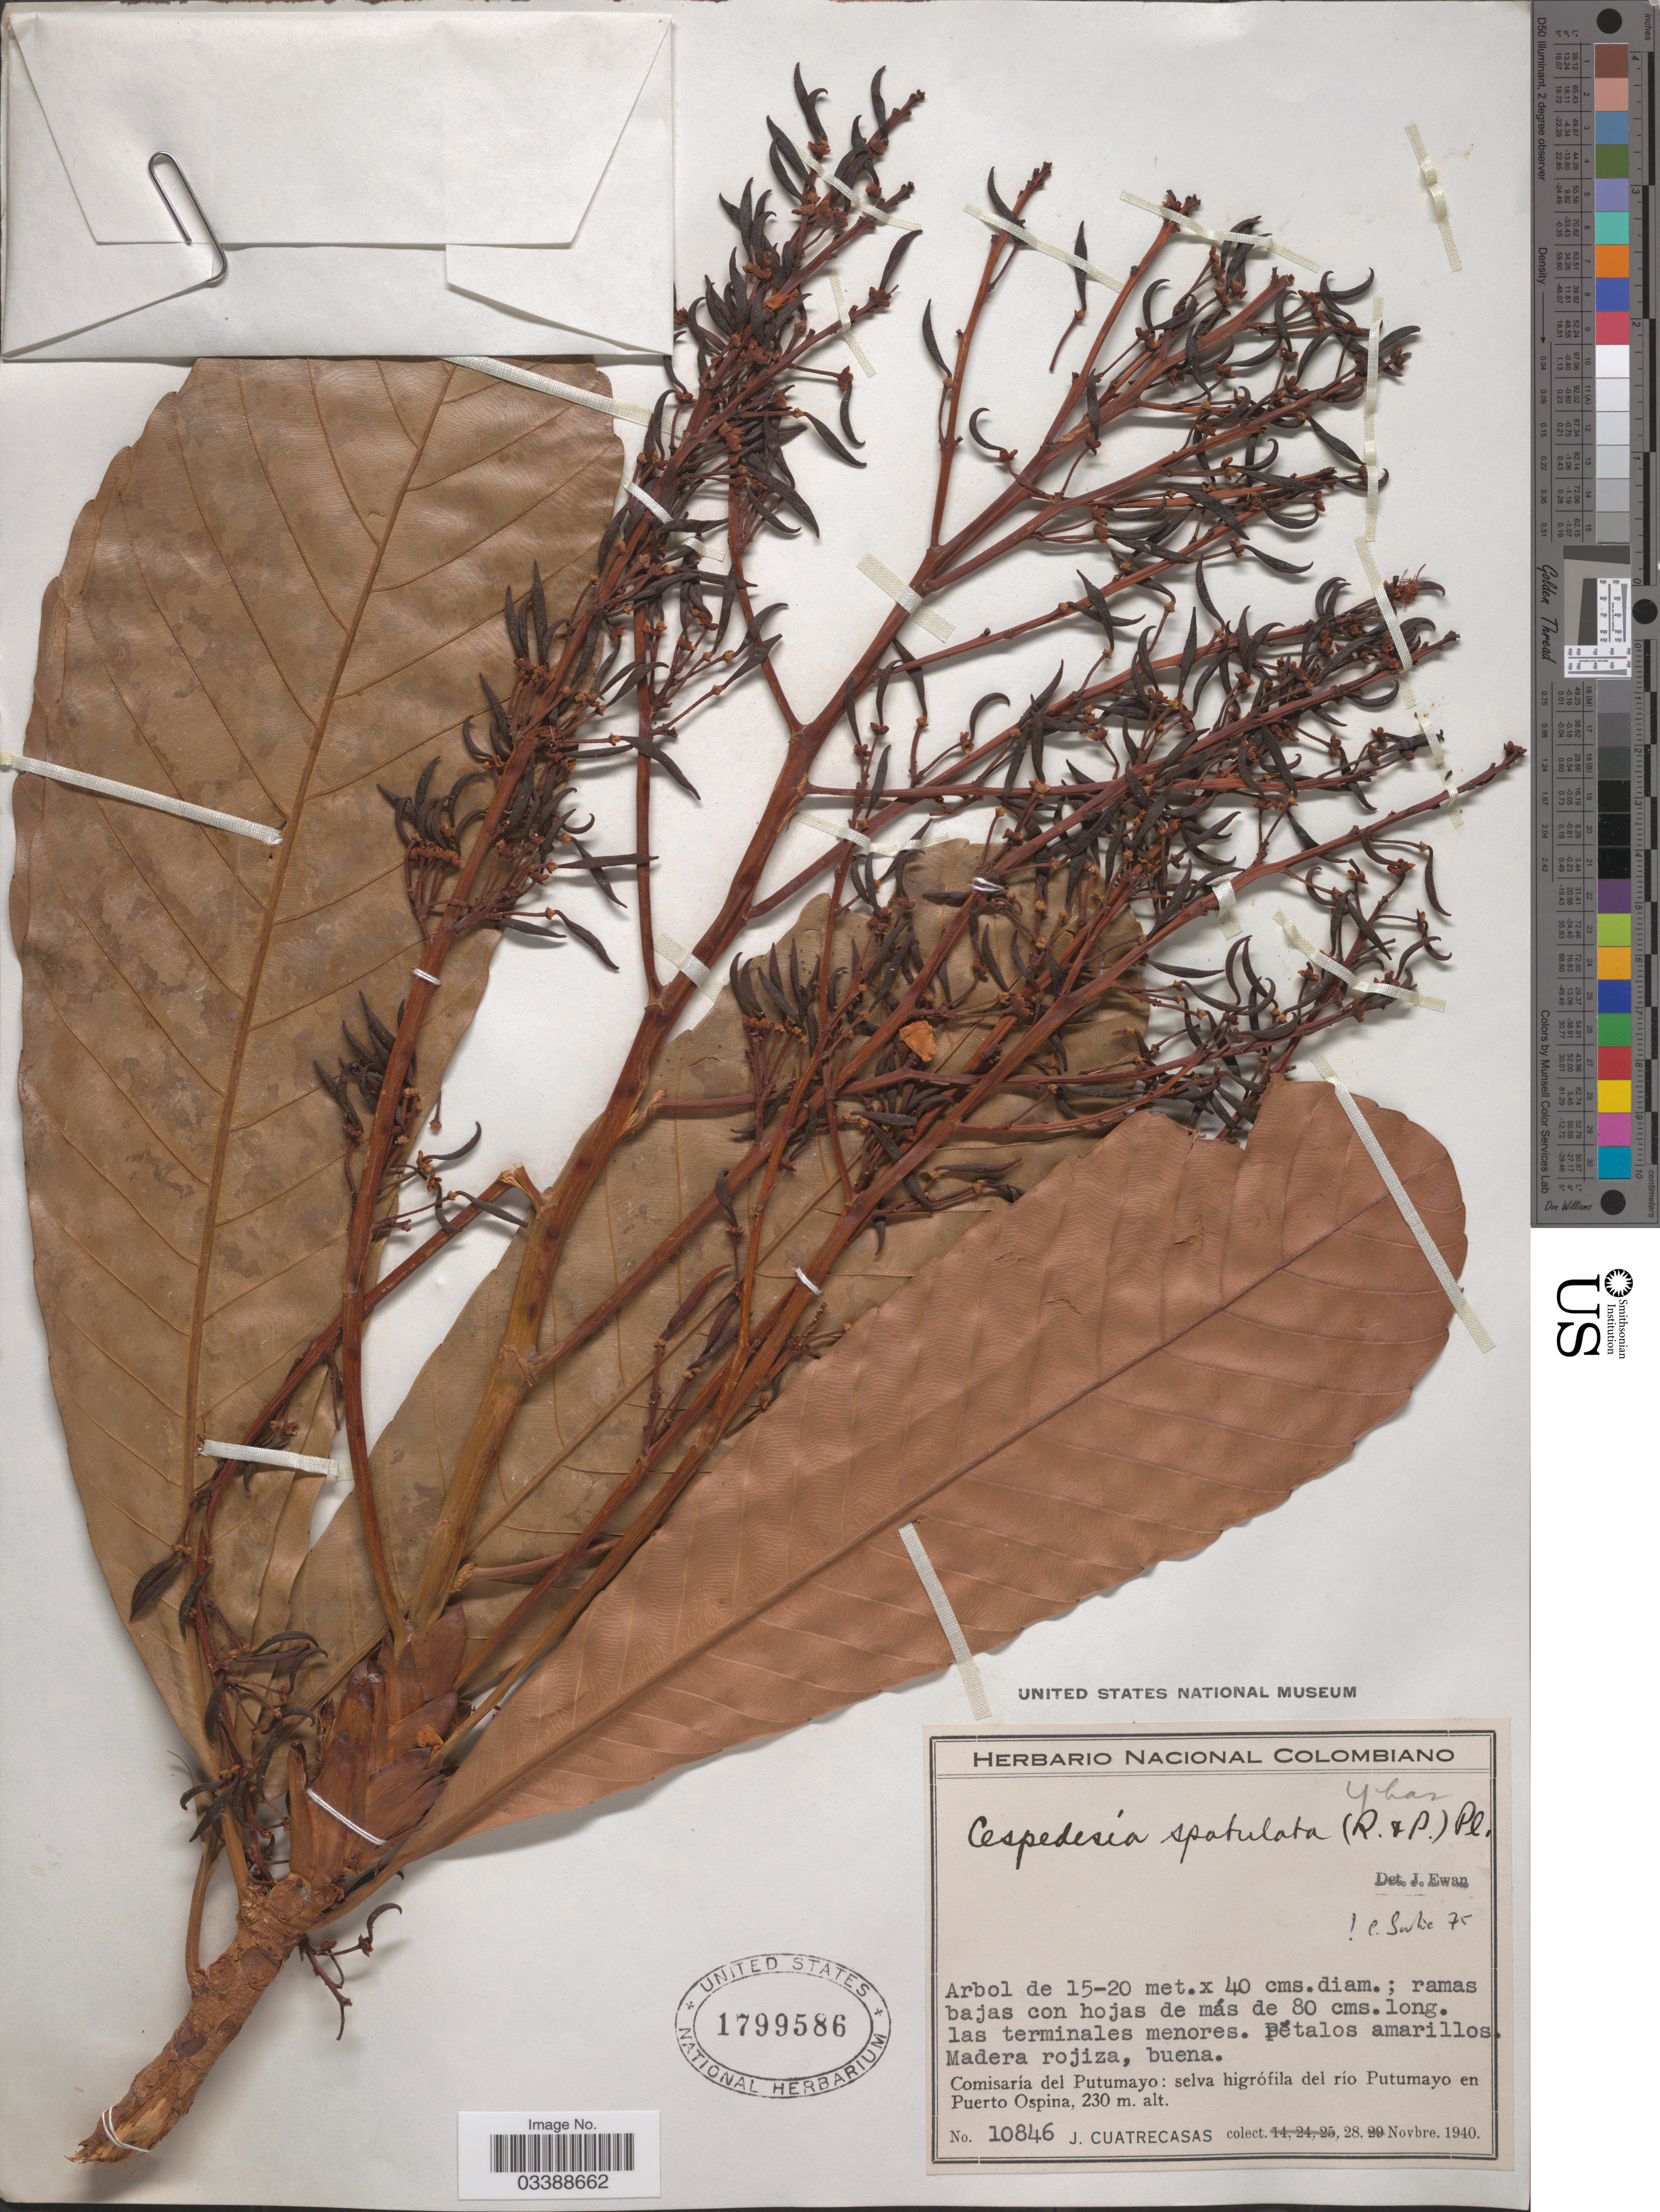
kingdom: Plantae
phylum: Tracheophyta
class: Magnoliopsida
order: Malpighiales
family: Ochnaceae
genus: Cespedesia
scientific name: Cespedesia spathulata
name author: (Ruiz & Pav.) Planch.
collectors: J. Cuatrecasas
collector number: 10846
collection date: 1940-11-28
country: Colombia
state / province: Putumayo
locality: Comisaría del Putumayo: selva higrófila del río Putumayo en Puerto Ospina.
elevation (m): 230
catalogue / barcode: US 1799586